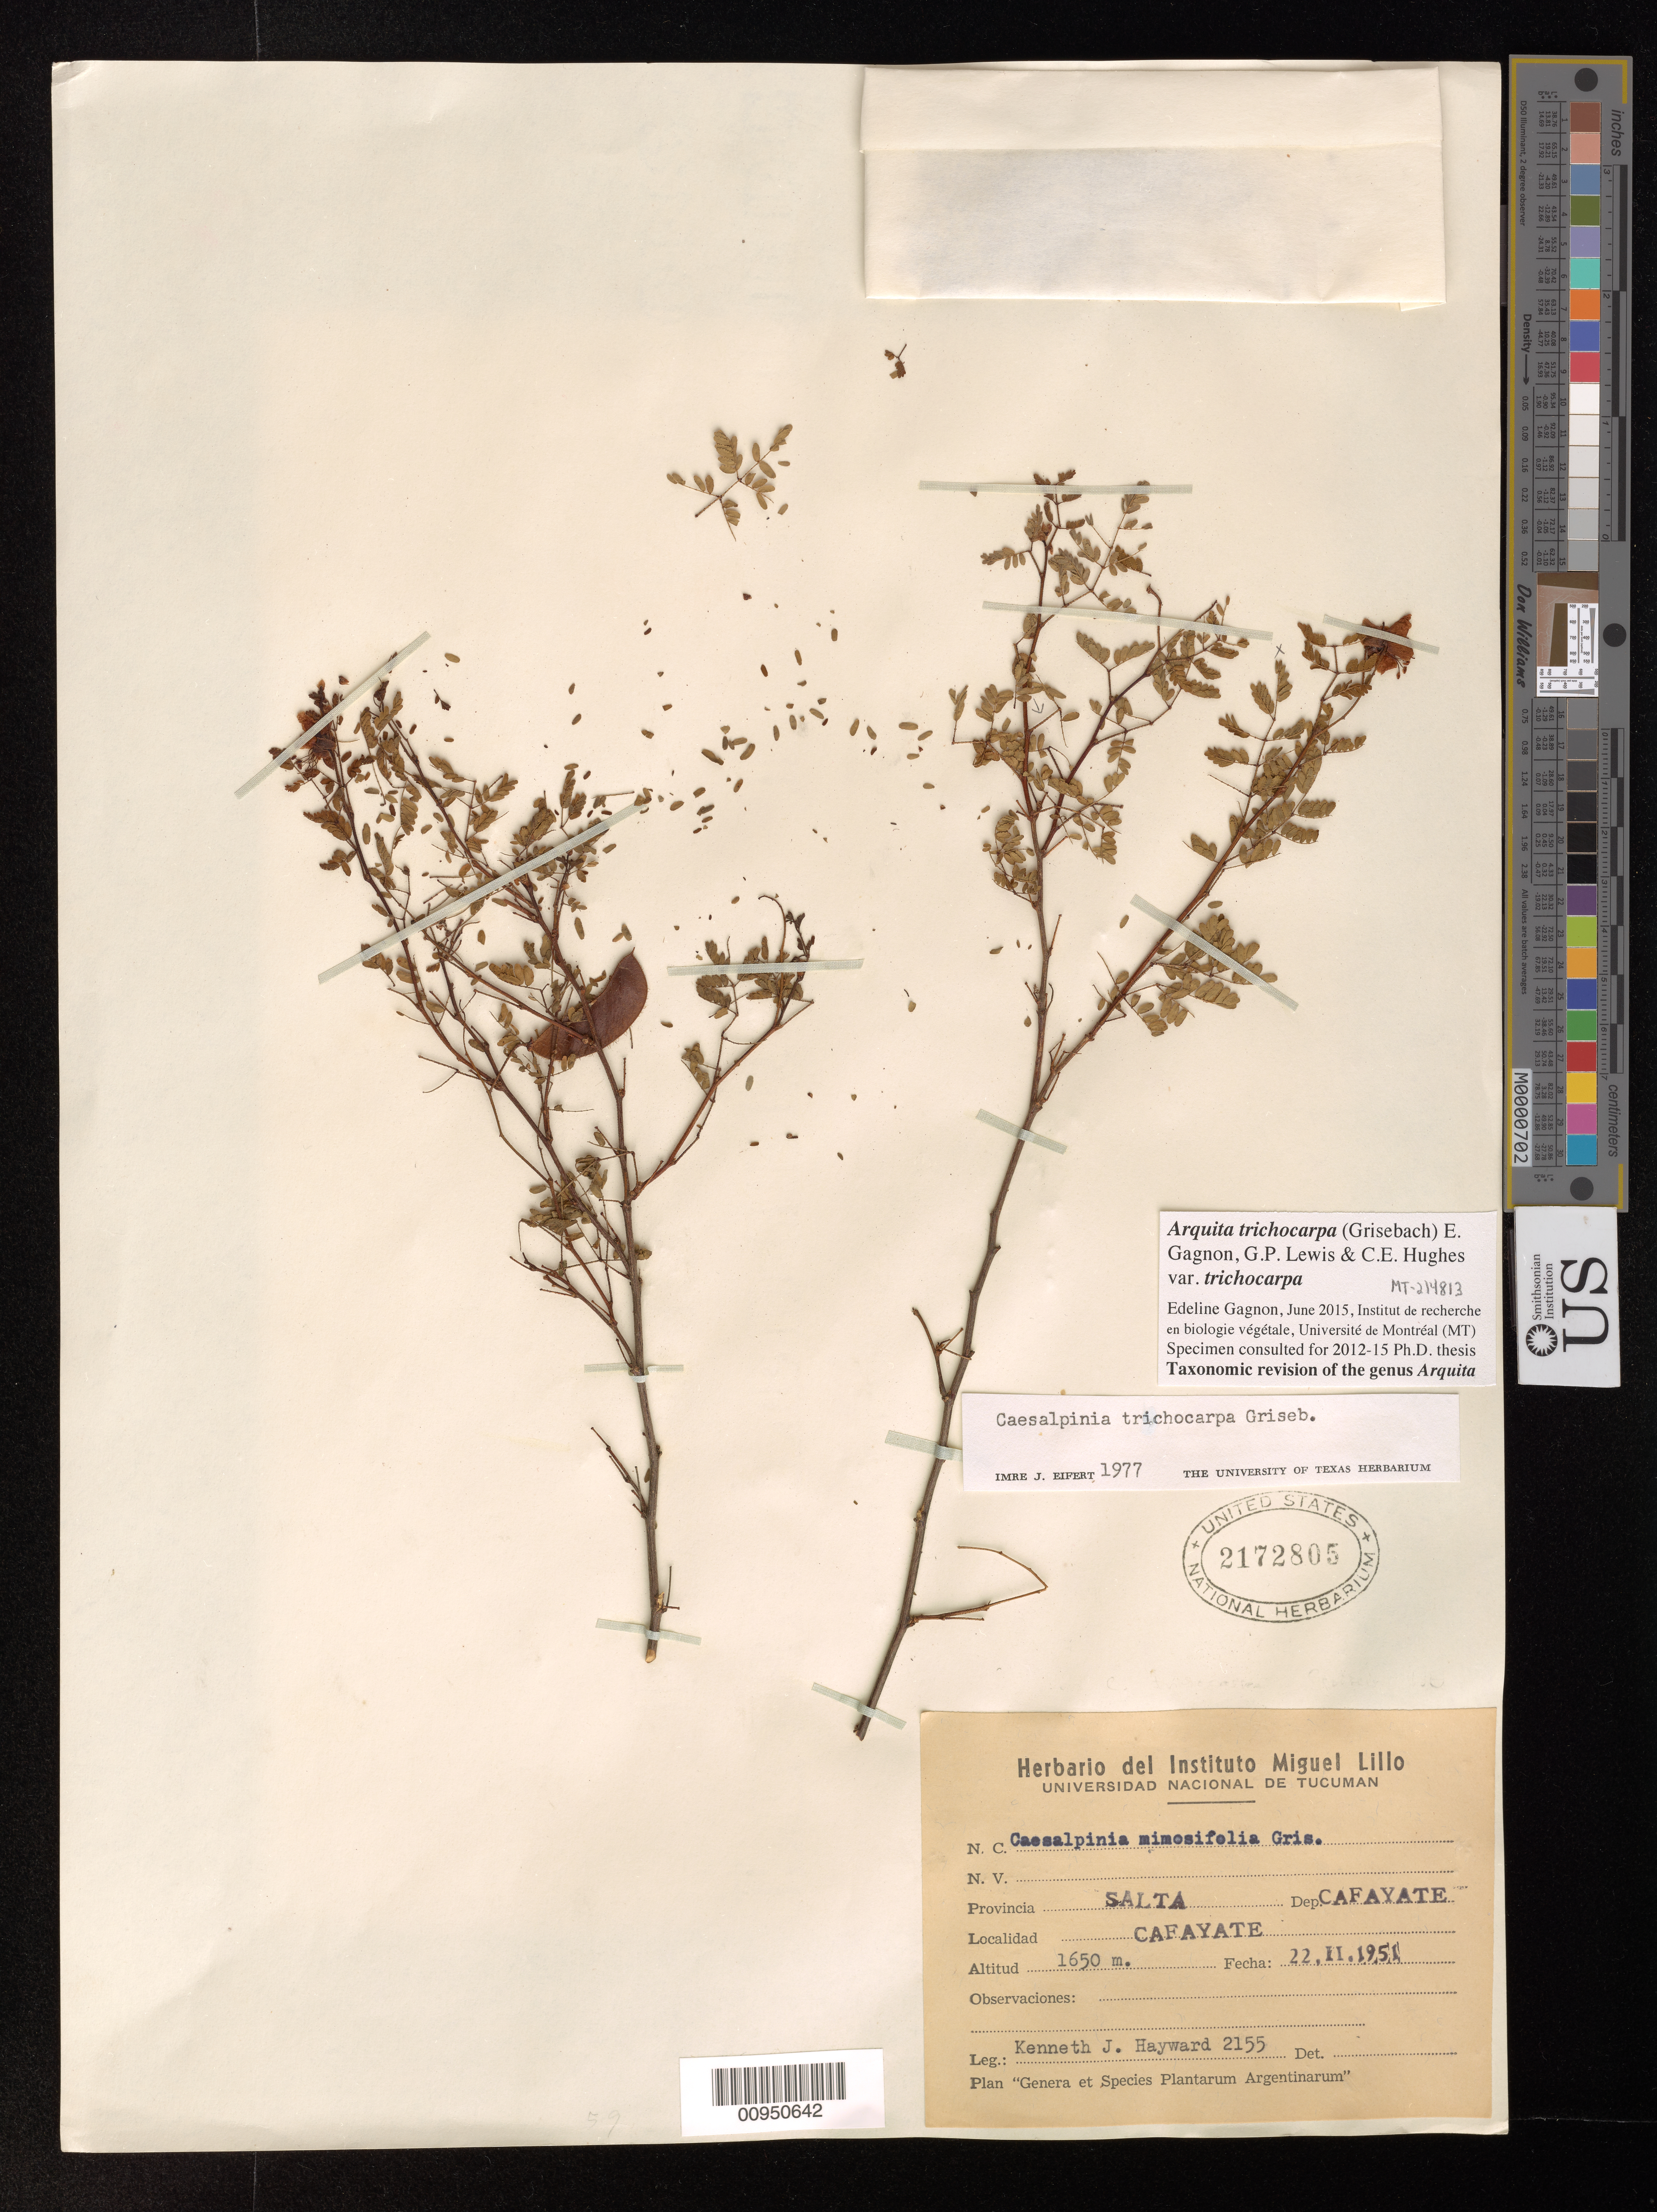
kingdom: Plantae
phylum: Tracheophyta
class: Magnoliopsida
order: Fabales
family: Fabaceae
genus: Arquita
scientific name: Arquita trichocarpa var. trichocarpa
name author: (Griseb.) Gagnon et al.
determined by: Gagnon, Edeline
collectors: K. J. Hayward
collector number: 2155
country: Argentina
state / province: Salta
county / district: Cafayate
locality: Cafayate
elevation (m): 1650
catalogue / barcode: US 2172805